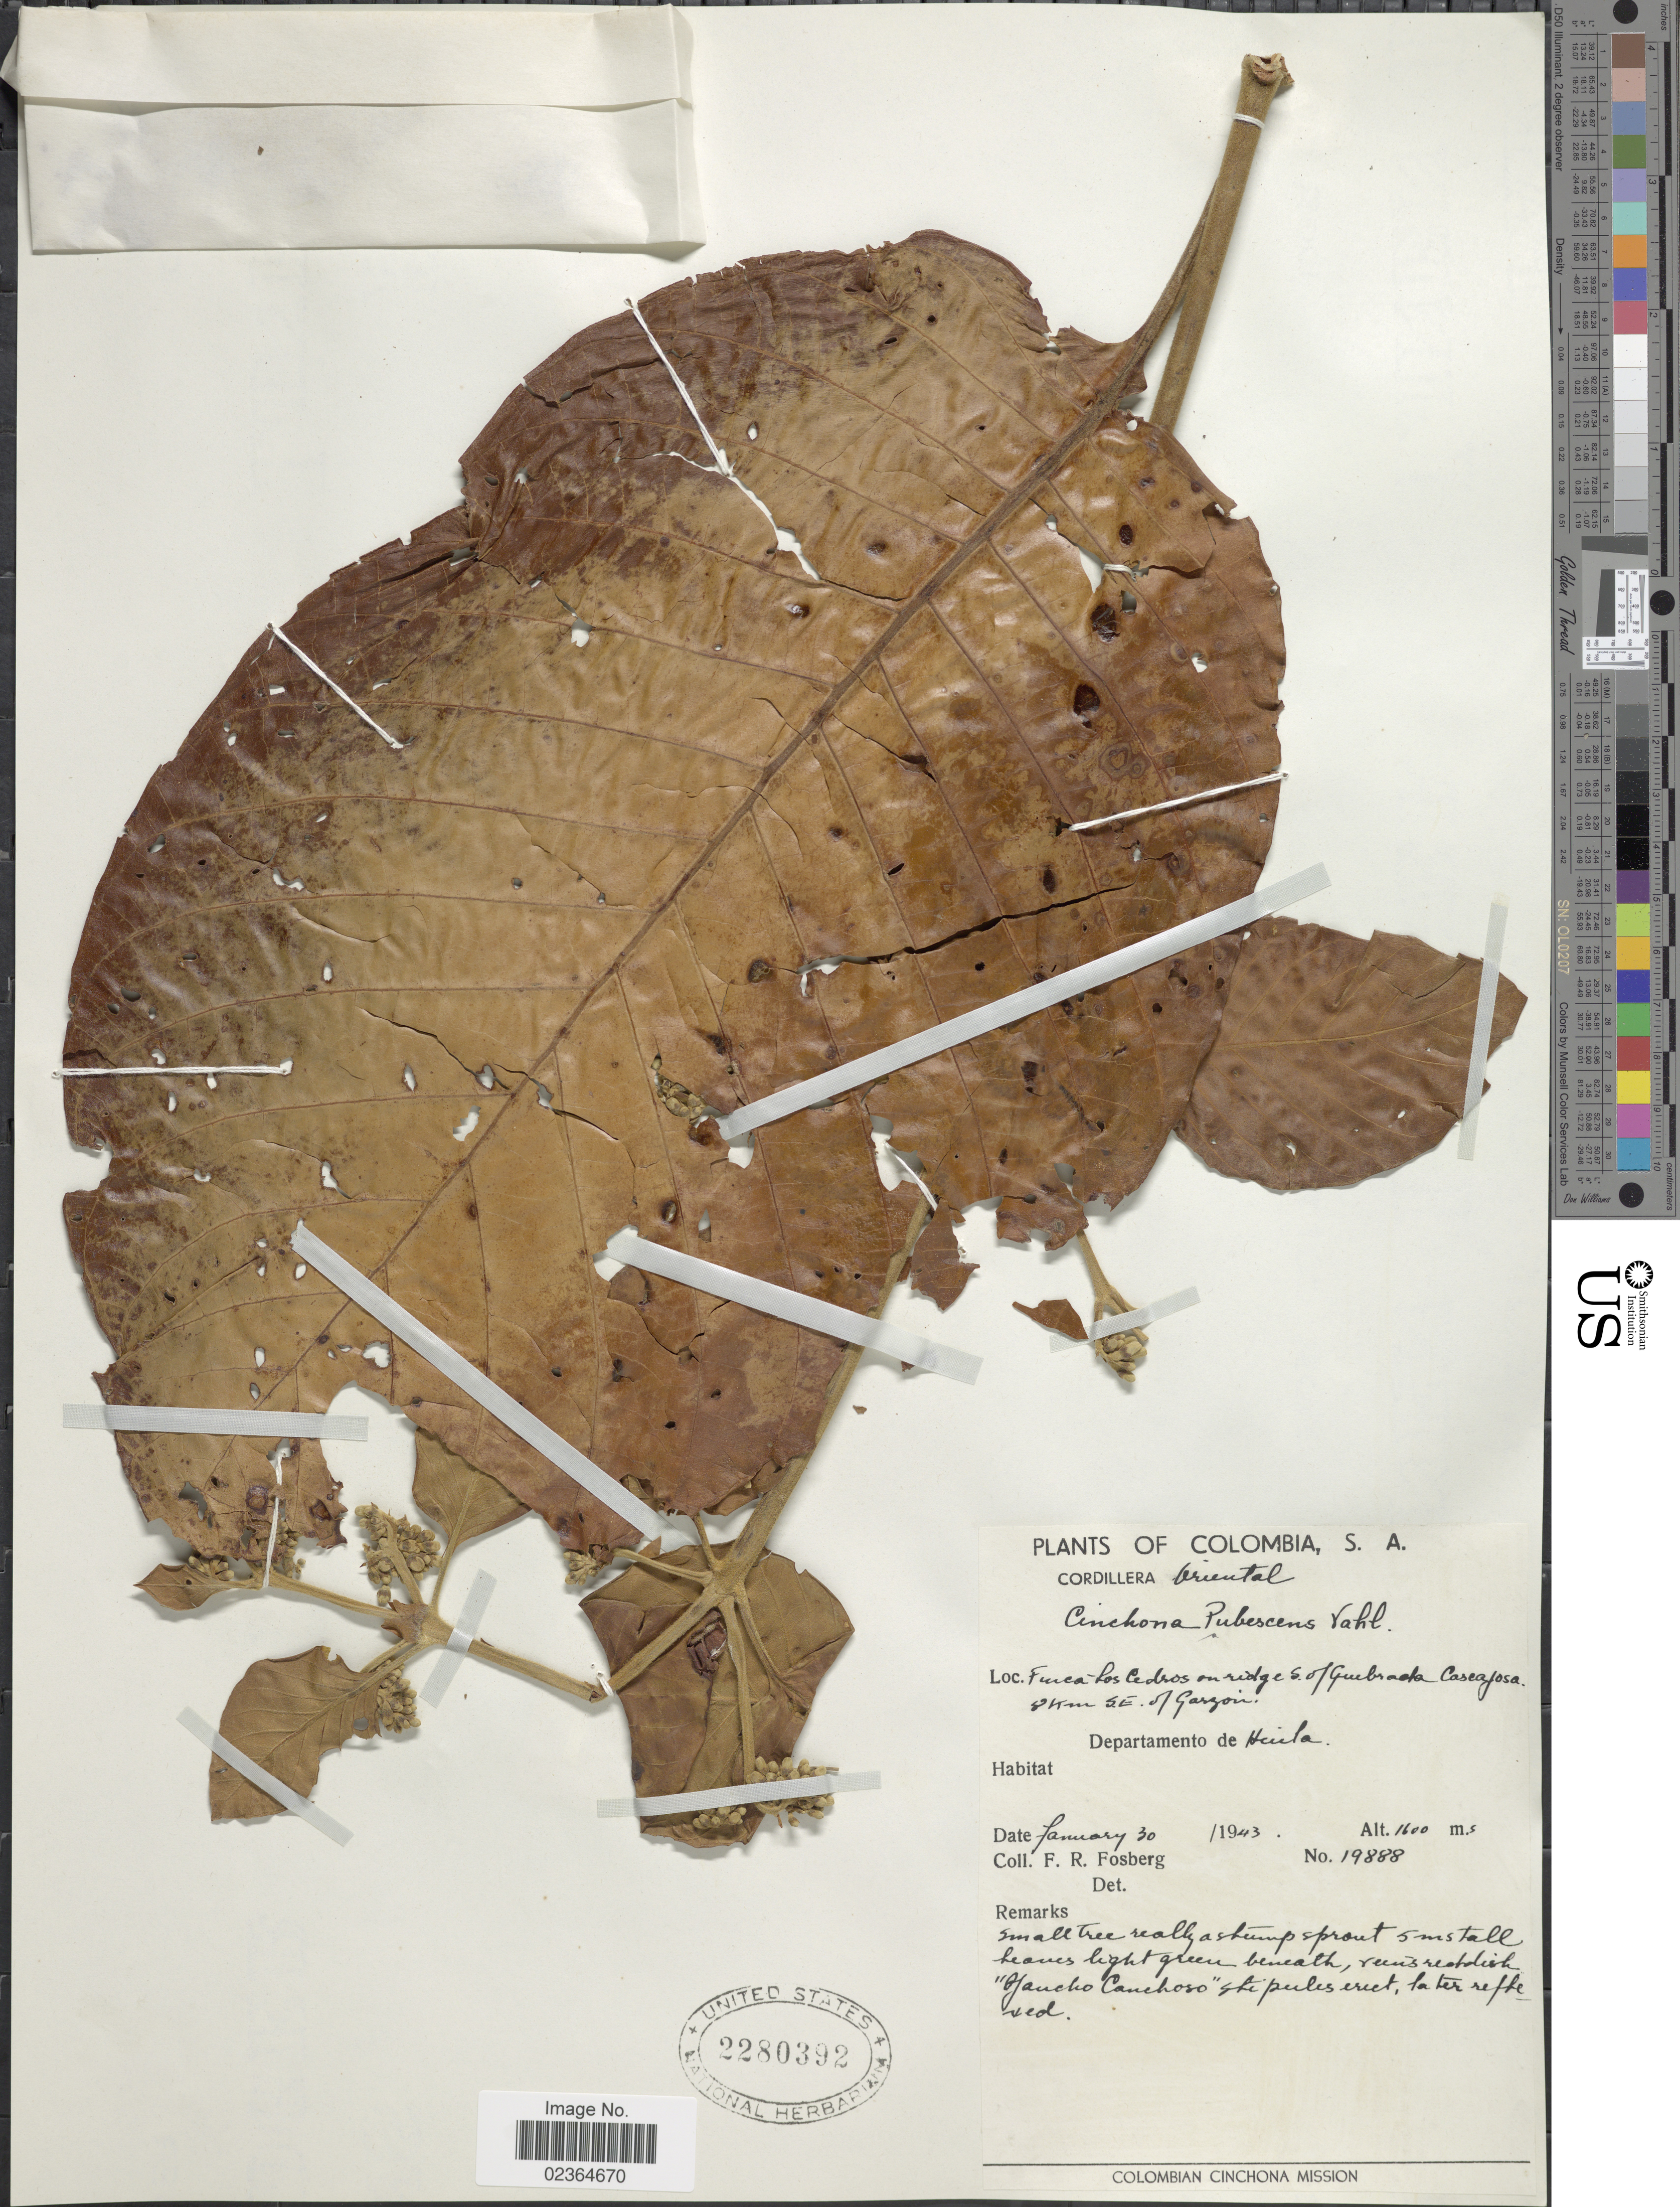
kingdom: Plantae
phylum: Tracheophyta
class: Magnoliopsida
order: Gentianales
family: Rubiaceae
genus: Cinchona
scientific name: Cinchona pubescens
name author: Vahl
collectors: F. R. Fosberg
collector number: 19888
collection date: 1943-01-30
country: Colombia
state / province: Huila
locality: Cordillera Oriental. Finca Los Cedros on ridge s. of Quebrada Cascajosa, 8 km. S.E. of Garzón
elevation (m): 1600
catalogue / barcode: US 2280392